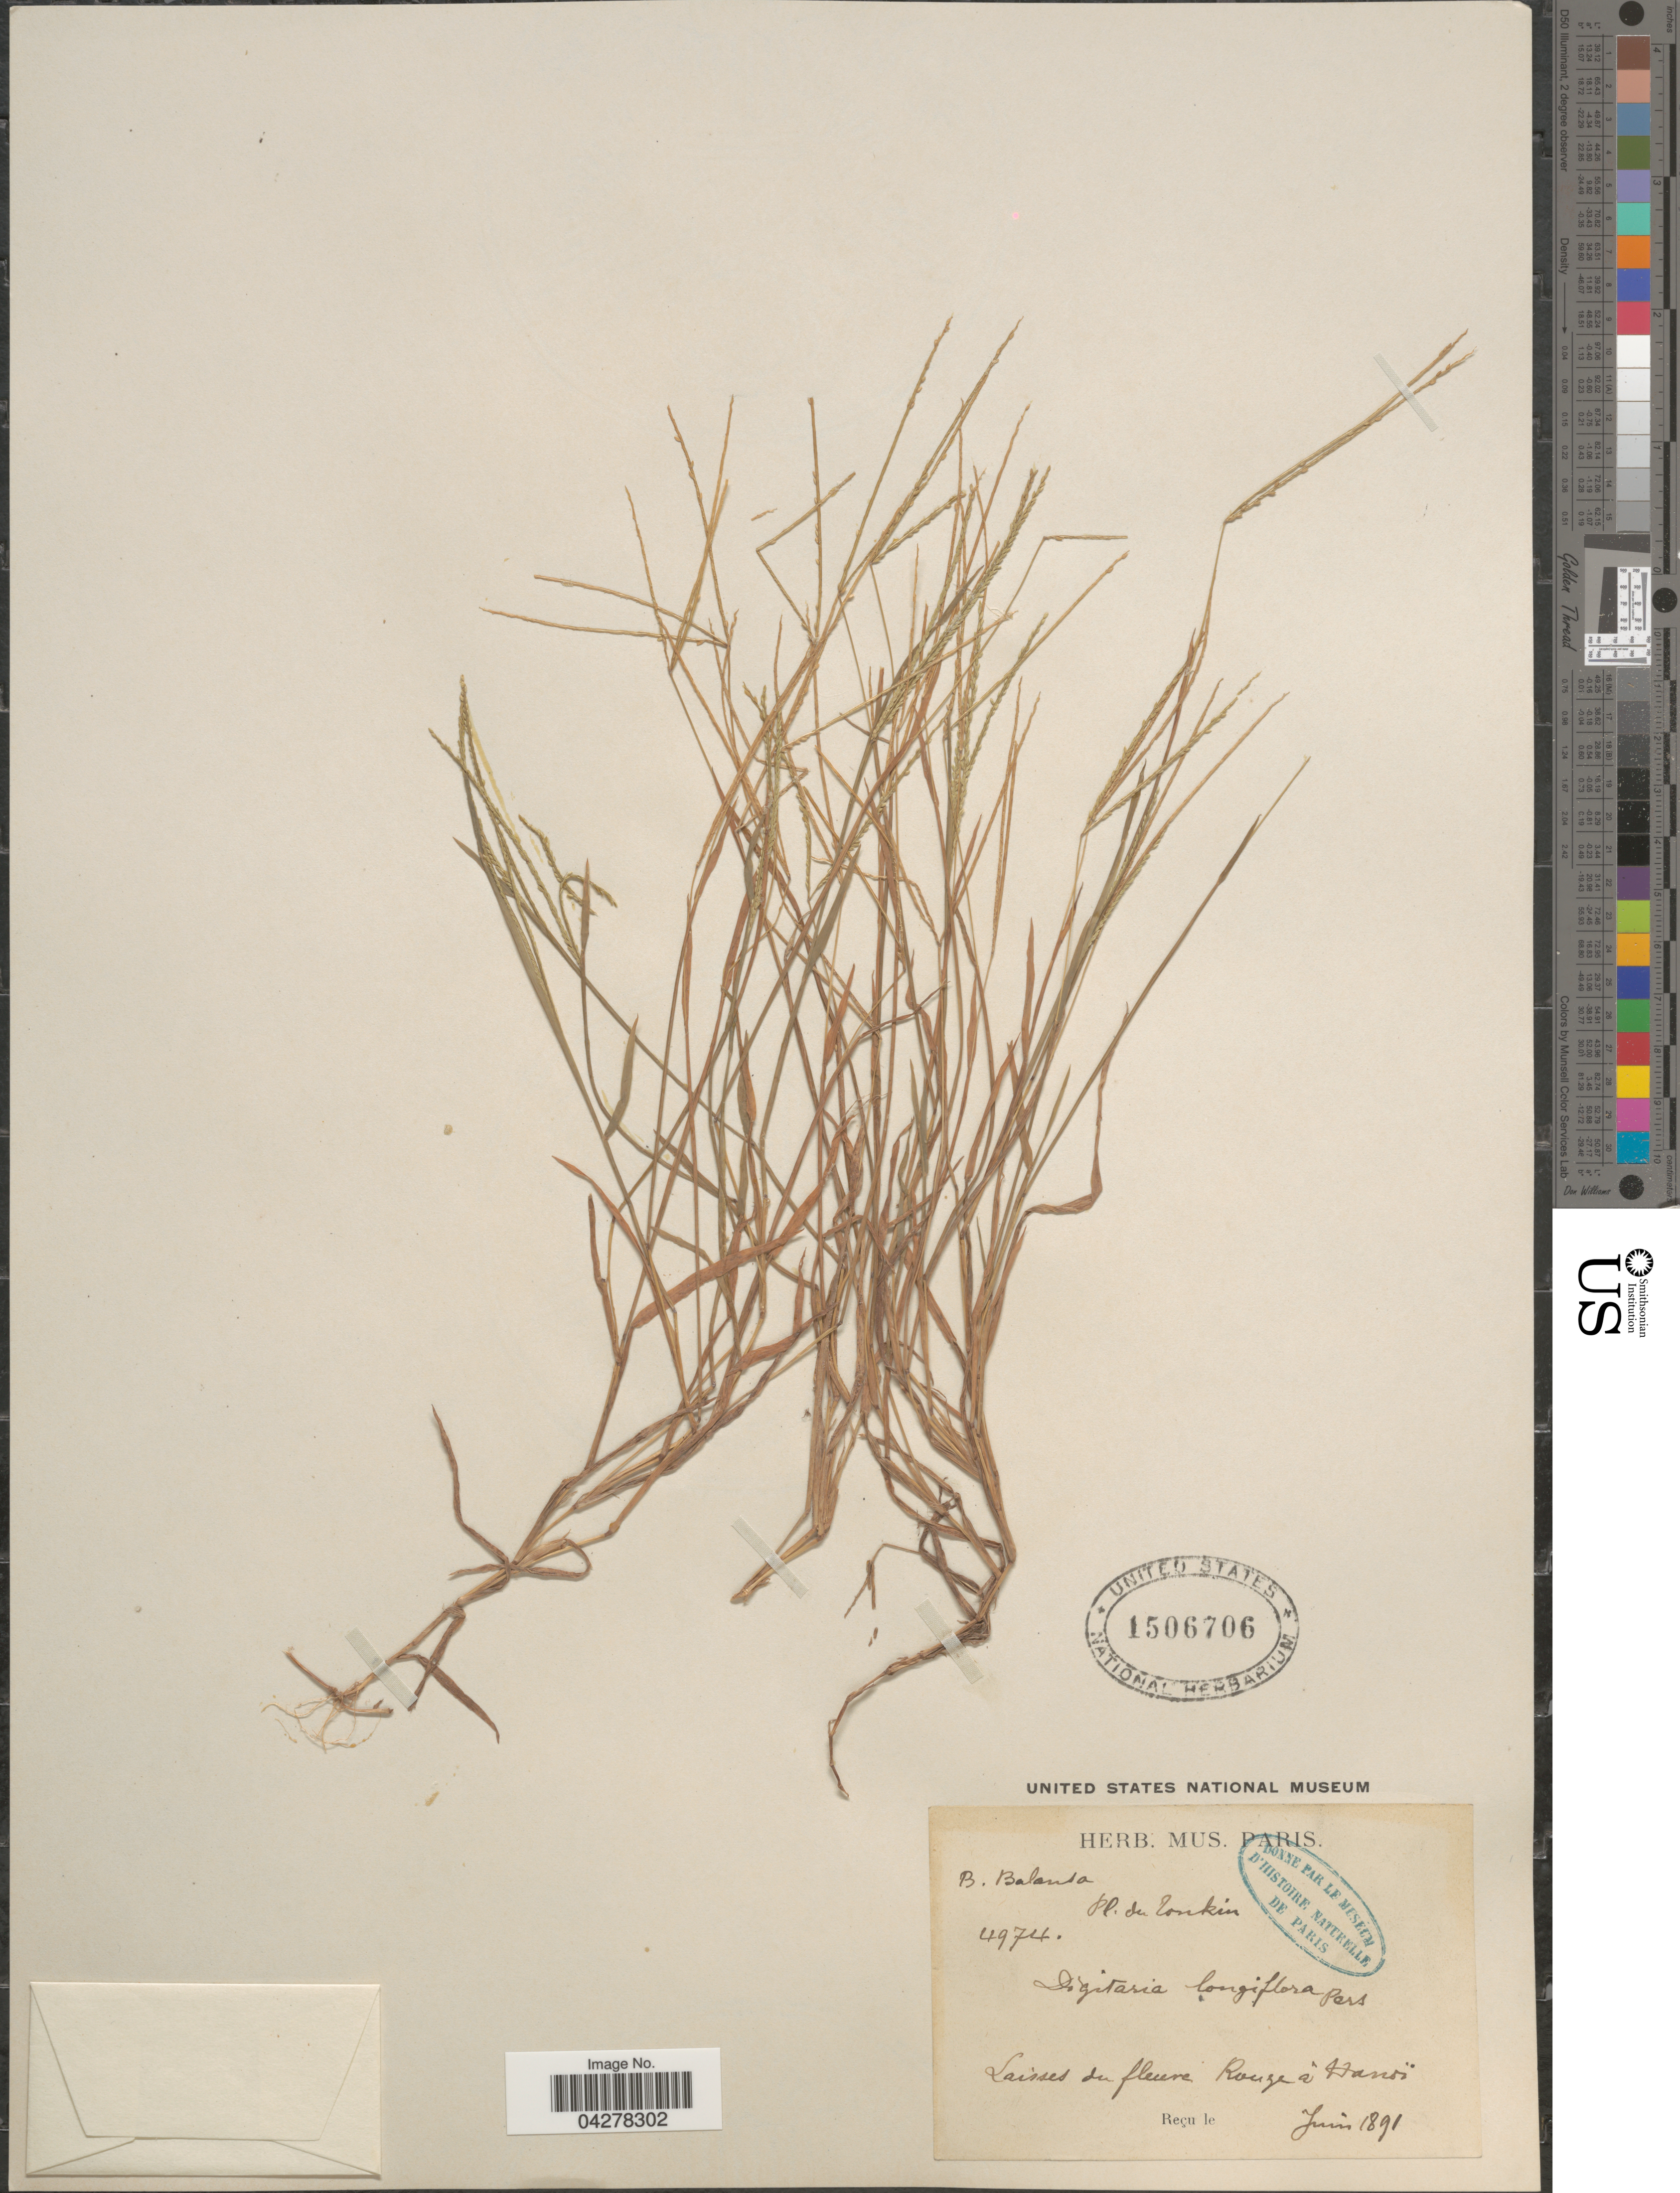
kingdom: Plantae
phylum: Tracheophyta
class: Liliopsida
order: Poales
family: Poaceae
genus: Digitaria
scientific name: Digitaria longiflora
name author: (Retz.) Pers.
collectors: B. Balansa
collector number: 4974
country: Vietnam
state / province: Ha Noi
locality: Tonkin. Hanoï.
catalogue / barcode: US 1506706